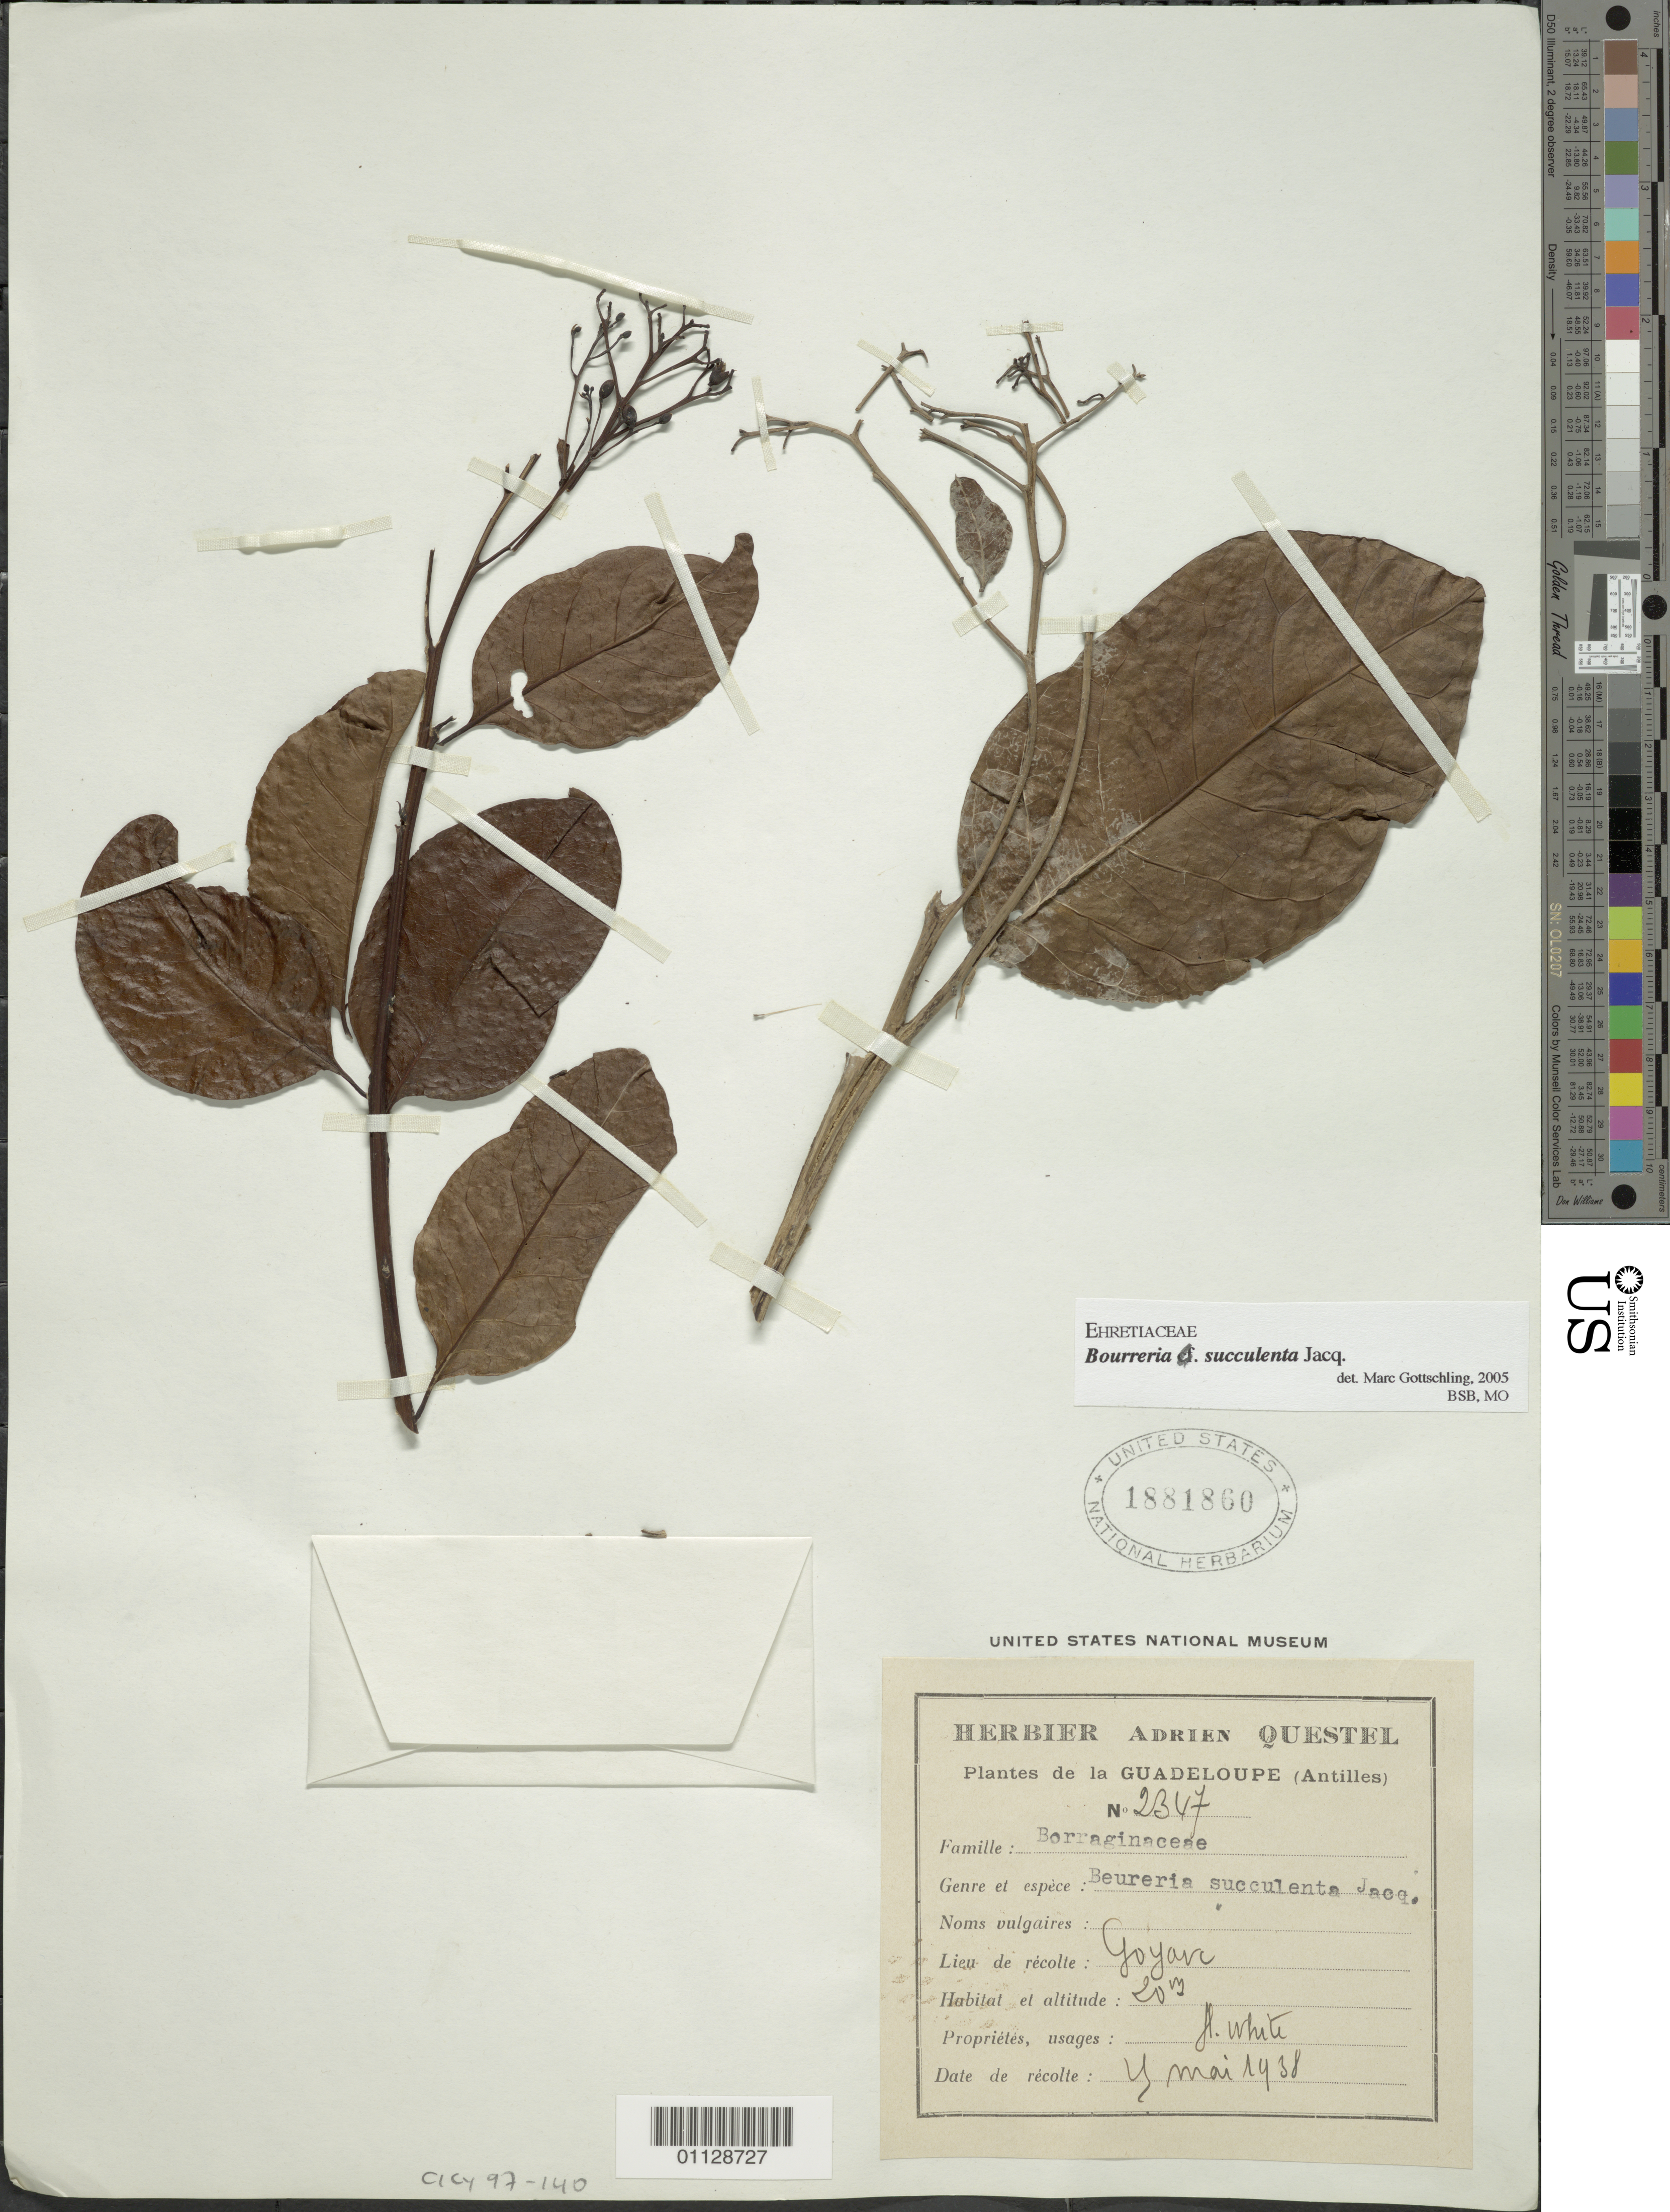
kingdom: Plantae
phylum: Tracheophyta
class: Magnoliopsida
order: Boraginales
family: Ehretiaceae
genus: Bourreria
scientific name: Bourreria succulenta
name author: Jacq.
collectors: A. Questel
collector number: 2347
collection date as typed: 01 May 1938 to 31 May 1938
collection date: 1938-05-01/1938-05-31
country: Guadeloupe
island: Basse Terre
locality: Goyave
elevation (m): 20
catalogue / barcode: US 1881860